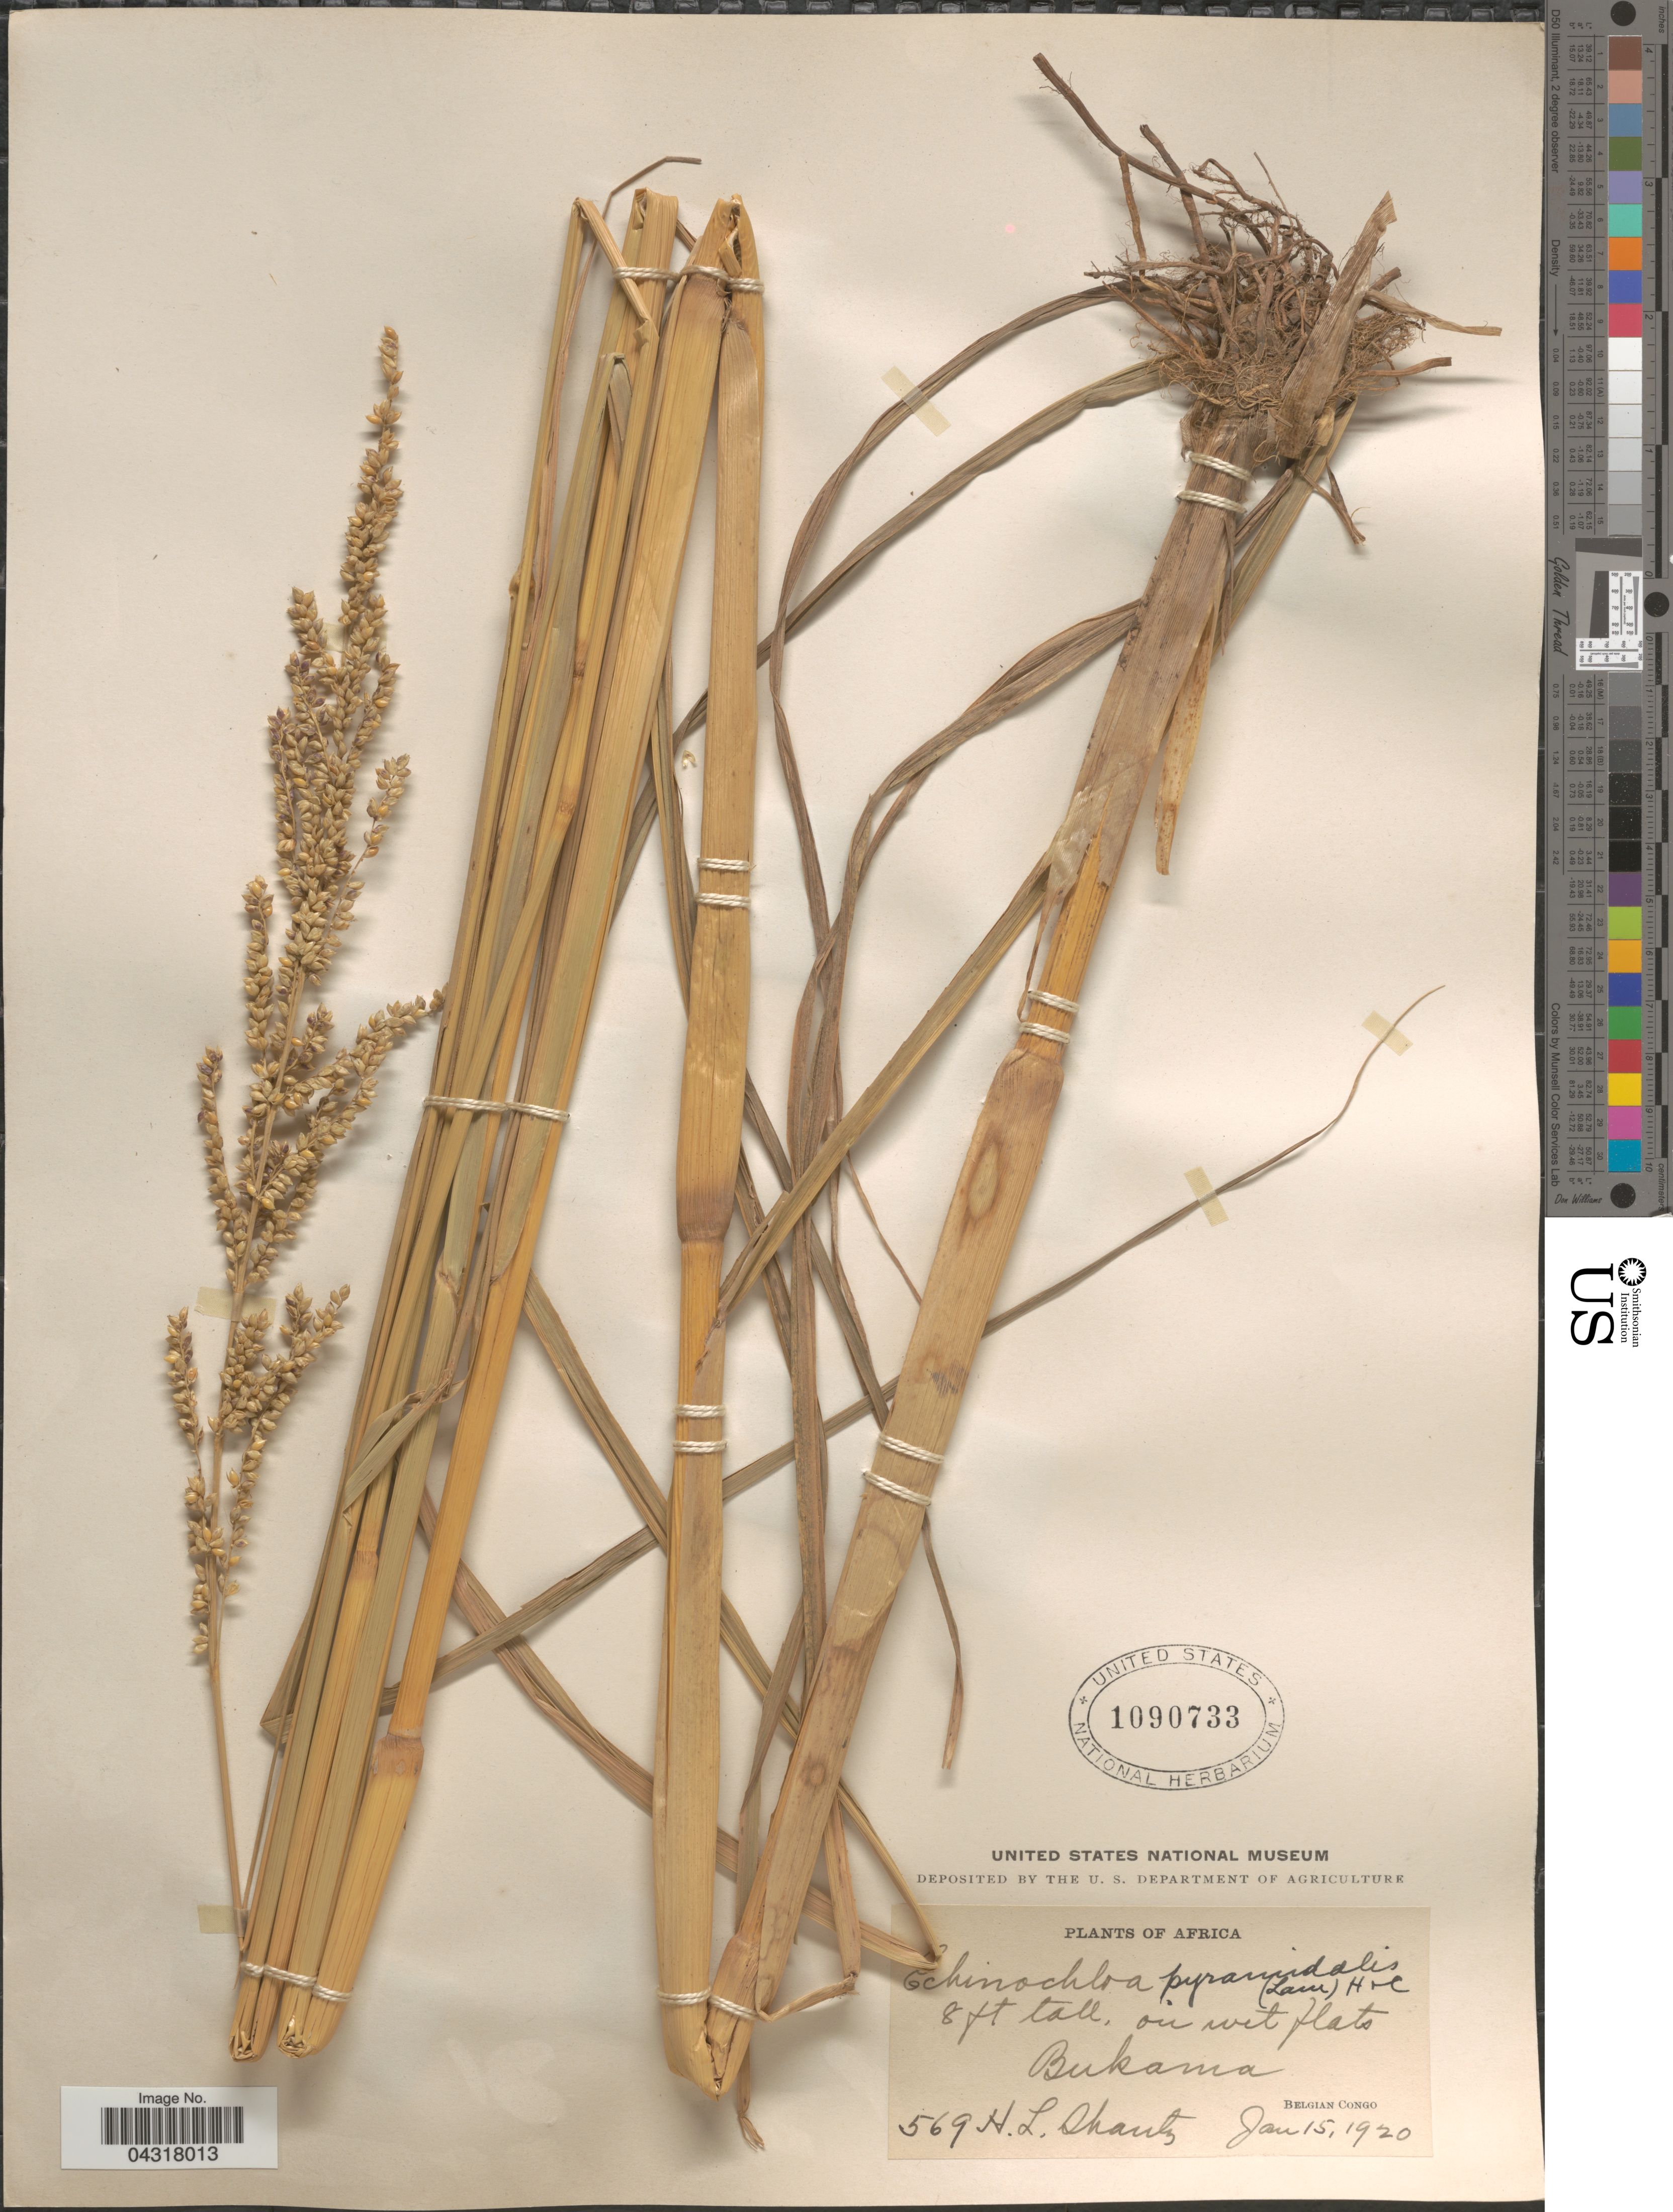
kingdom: Plantae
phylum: Tracheophyta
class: Liliopsida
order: Poales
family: Poaceae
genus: Echinochloa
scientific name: Echinochloa pyramidalis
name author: (Lam.) Hitchc. & Chase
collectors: H. Shantz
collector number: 569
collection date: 1920-01-15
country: Congo, Democratic Republic of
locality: On wet flats Bukama. Belgian Congo.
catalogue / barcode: US 1090733